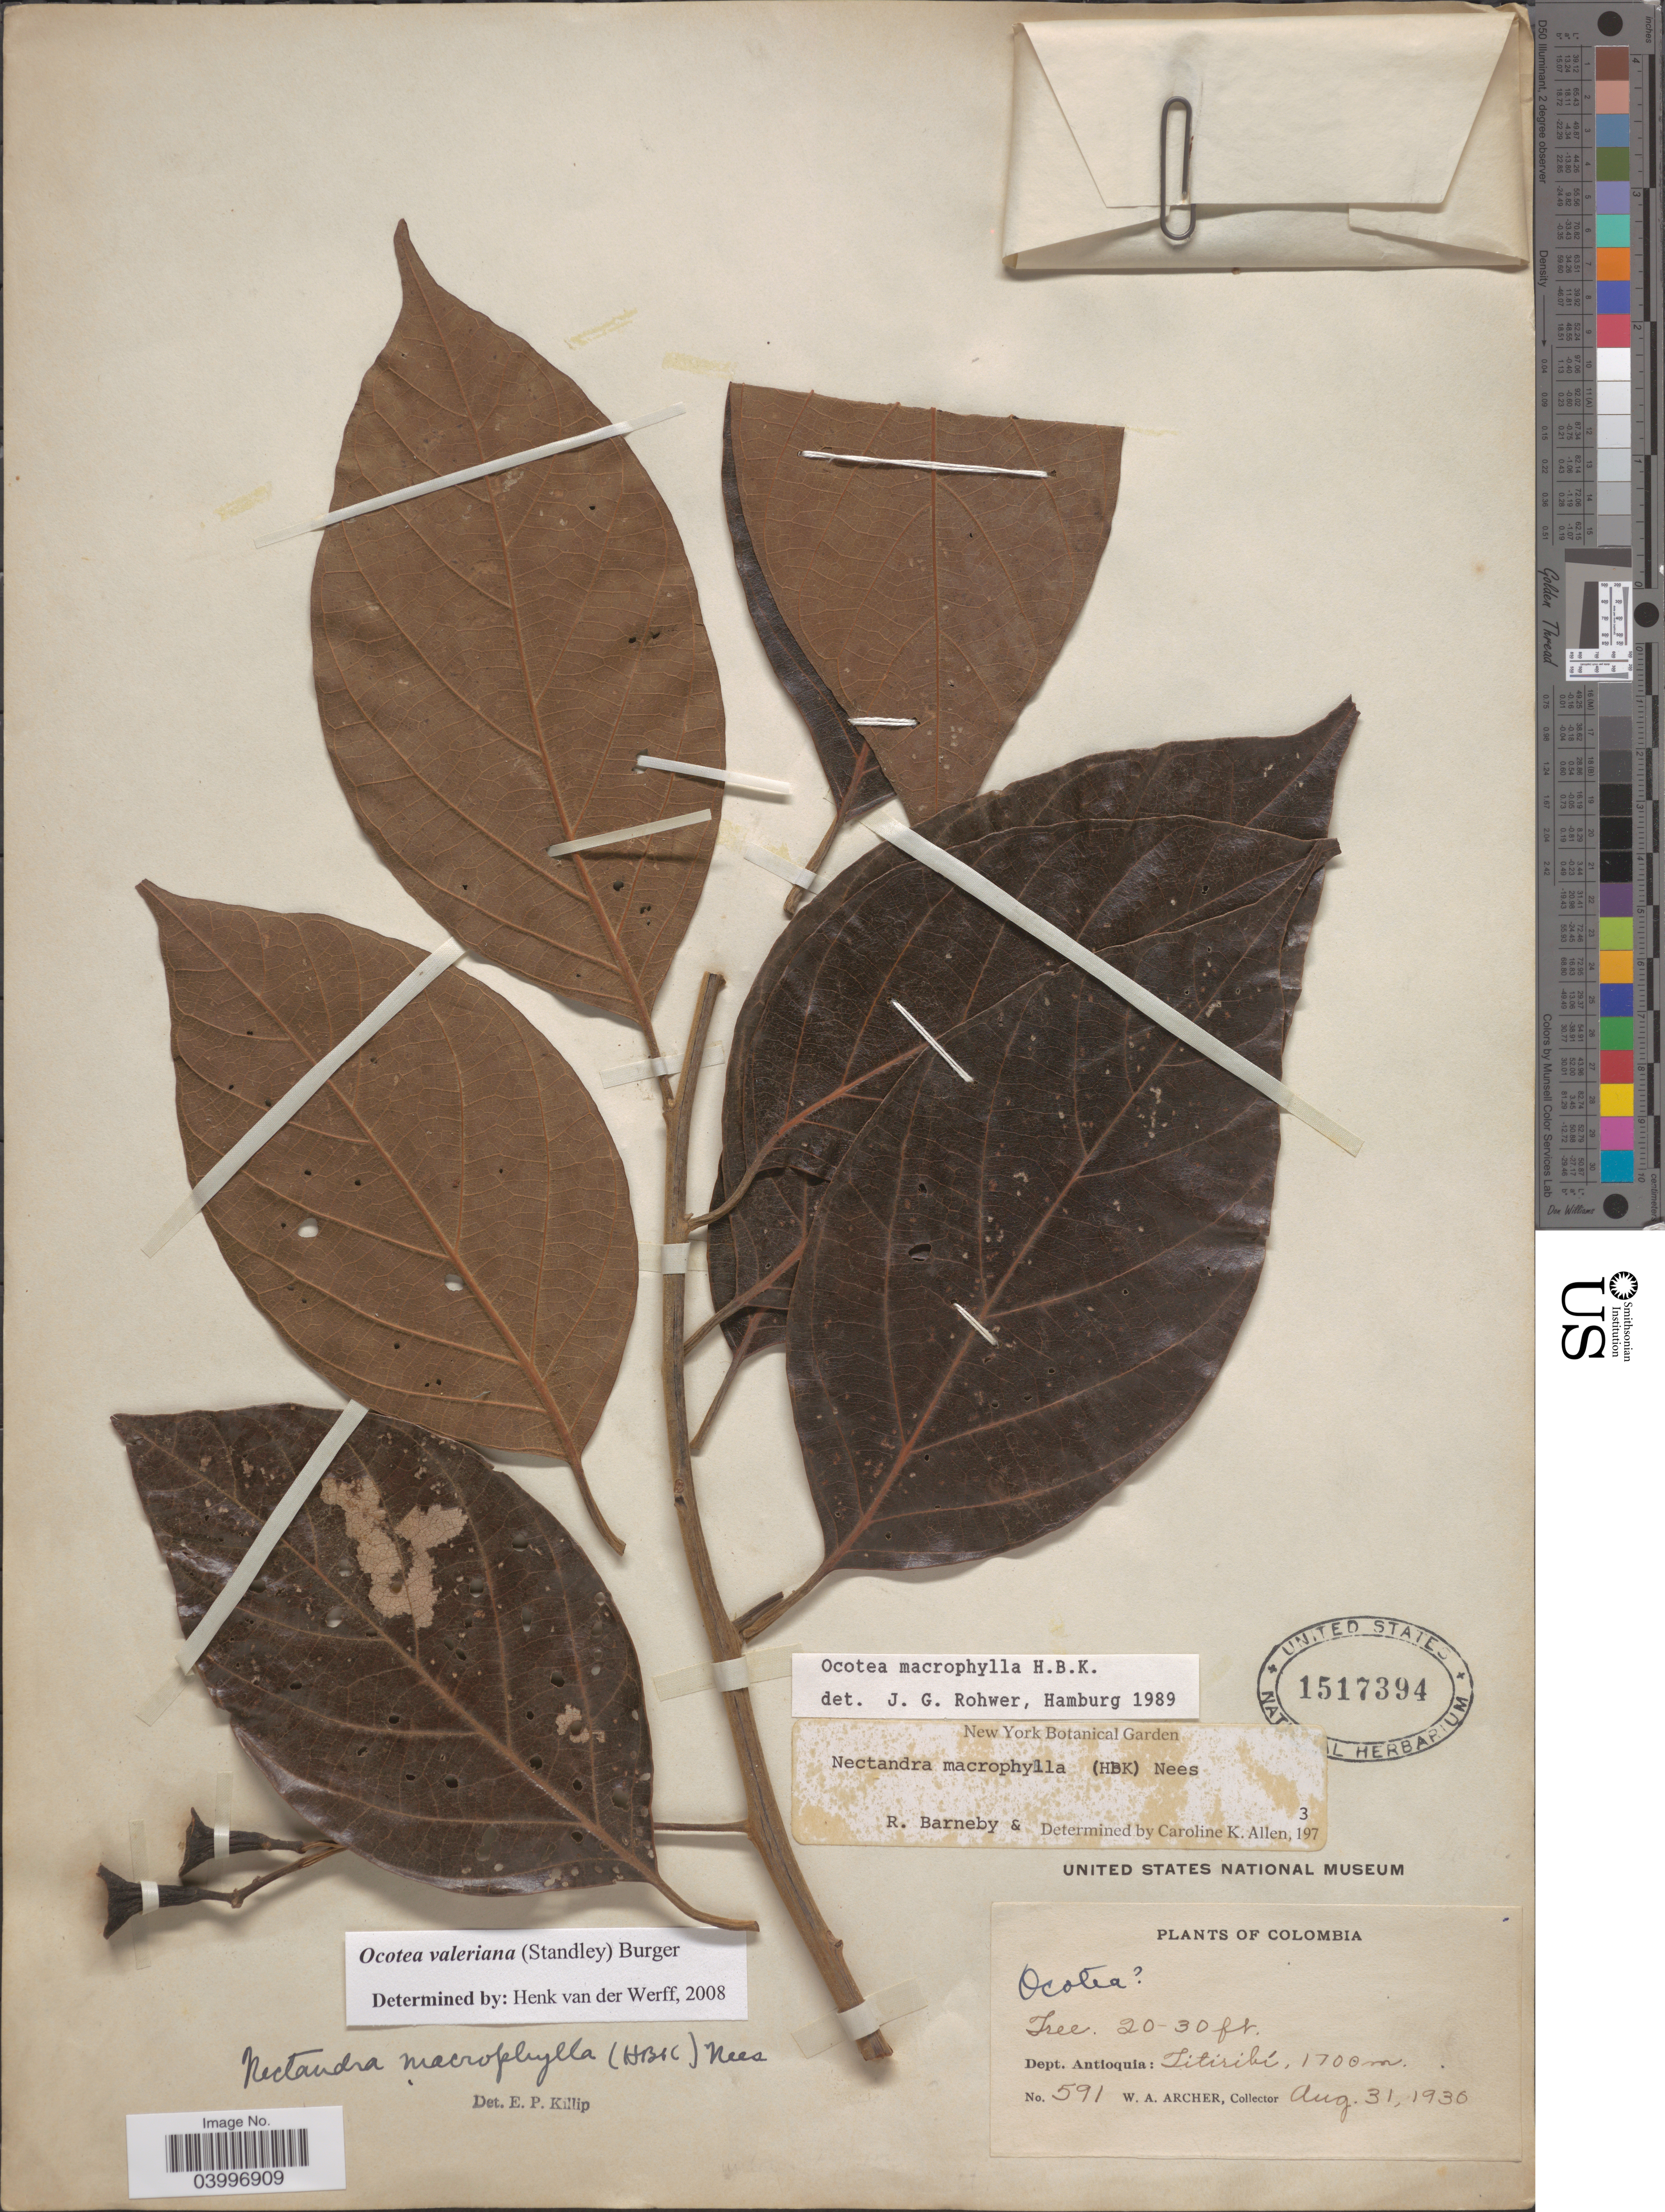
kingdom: Plantae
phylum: Tracheophyta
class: Magnoliopsida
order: Laurales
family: Lauraceae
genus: Ocotea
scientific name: Ocotea valeriana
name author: (Standl.) W.C. Burger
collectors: W. Archer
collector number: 591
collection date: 1936-08-31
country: Colombia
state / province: Antioquia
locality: Dept. Antioquia: Titiribí.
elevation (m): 1700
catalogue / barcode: US 1517394